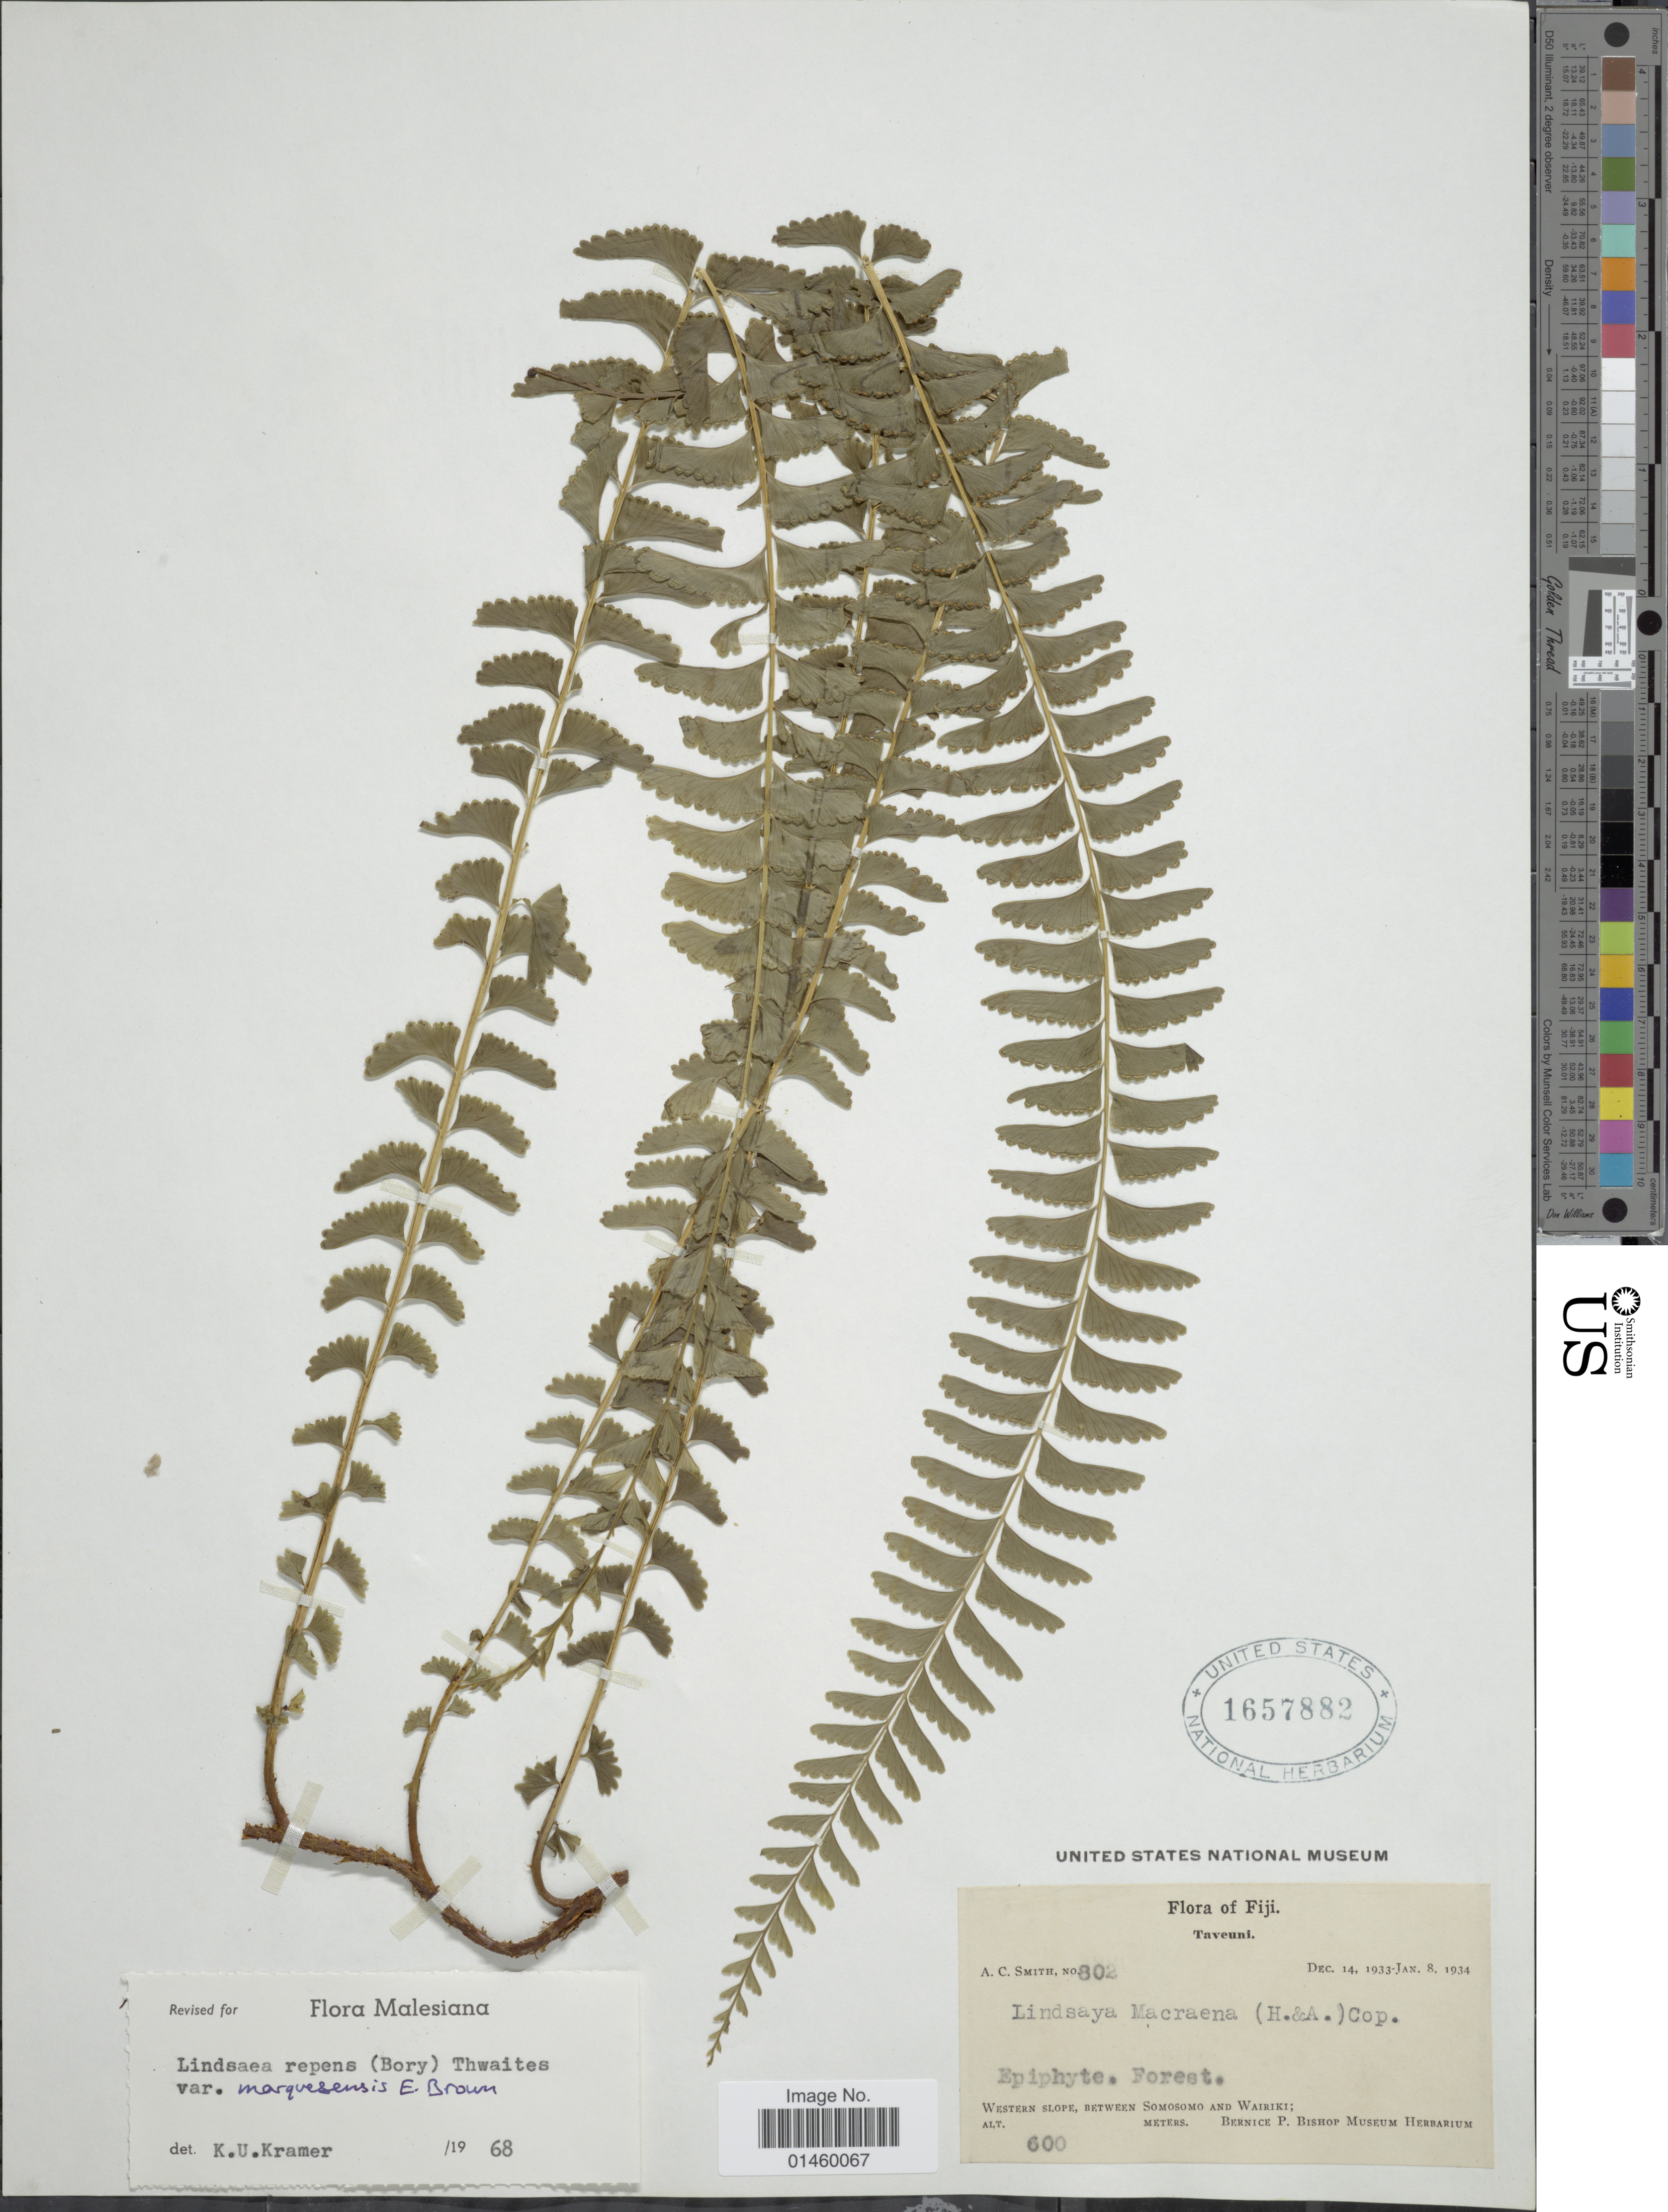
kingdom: Plantae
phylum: Tracheophyta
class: Polypodiopsida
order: Polypodiales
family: Lindsaeaceae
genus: Lindsaea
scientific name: Lindsaea repens var. marquesensis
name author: E.D. Br.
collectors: A. C. Smith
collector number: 802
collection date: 1933-12-14/1934-01-08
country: Fiji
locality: Taveuni. Western slope, between Somosomo and Watriki.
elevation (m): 600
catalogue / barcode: US 1657882